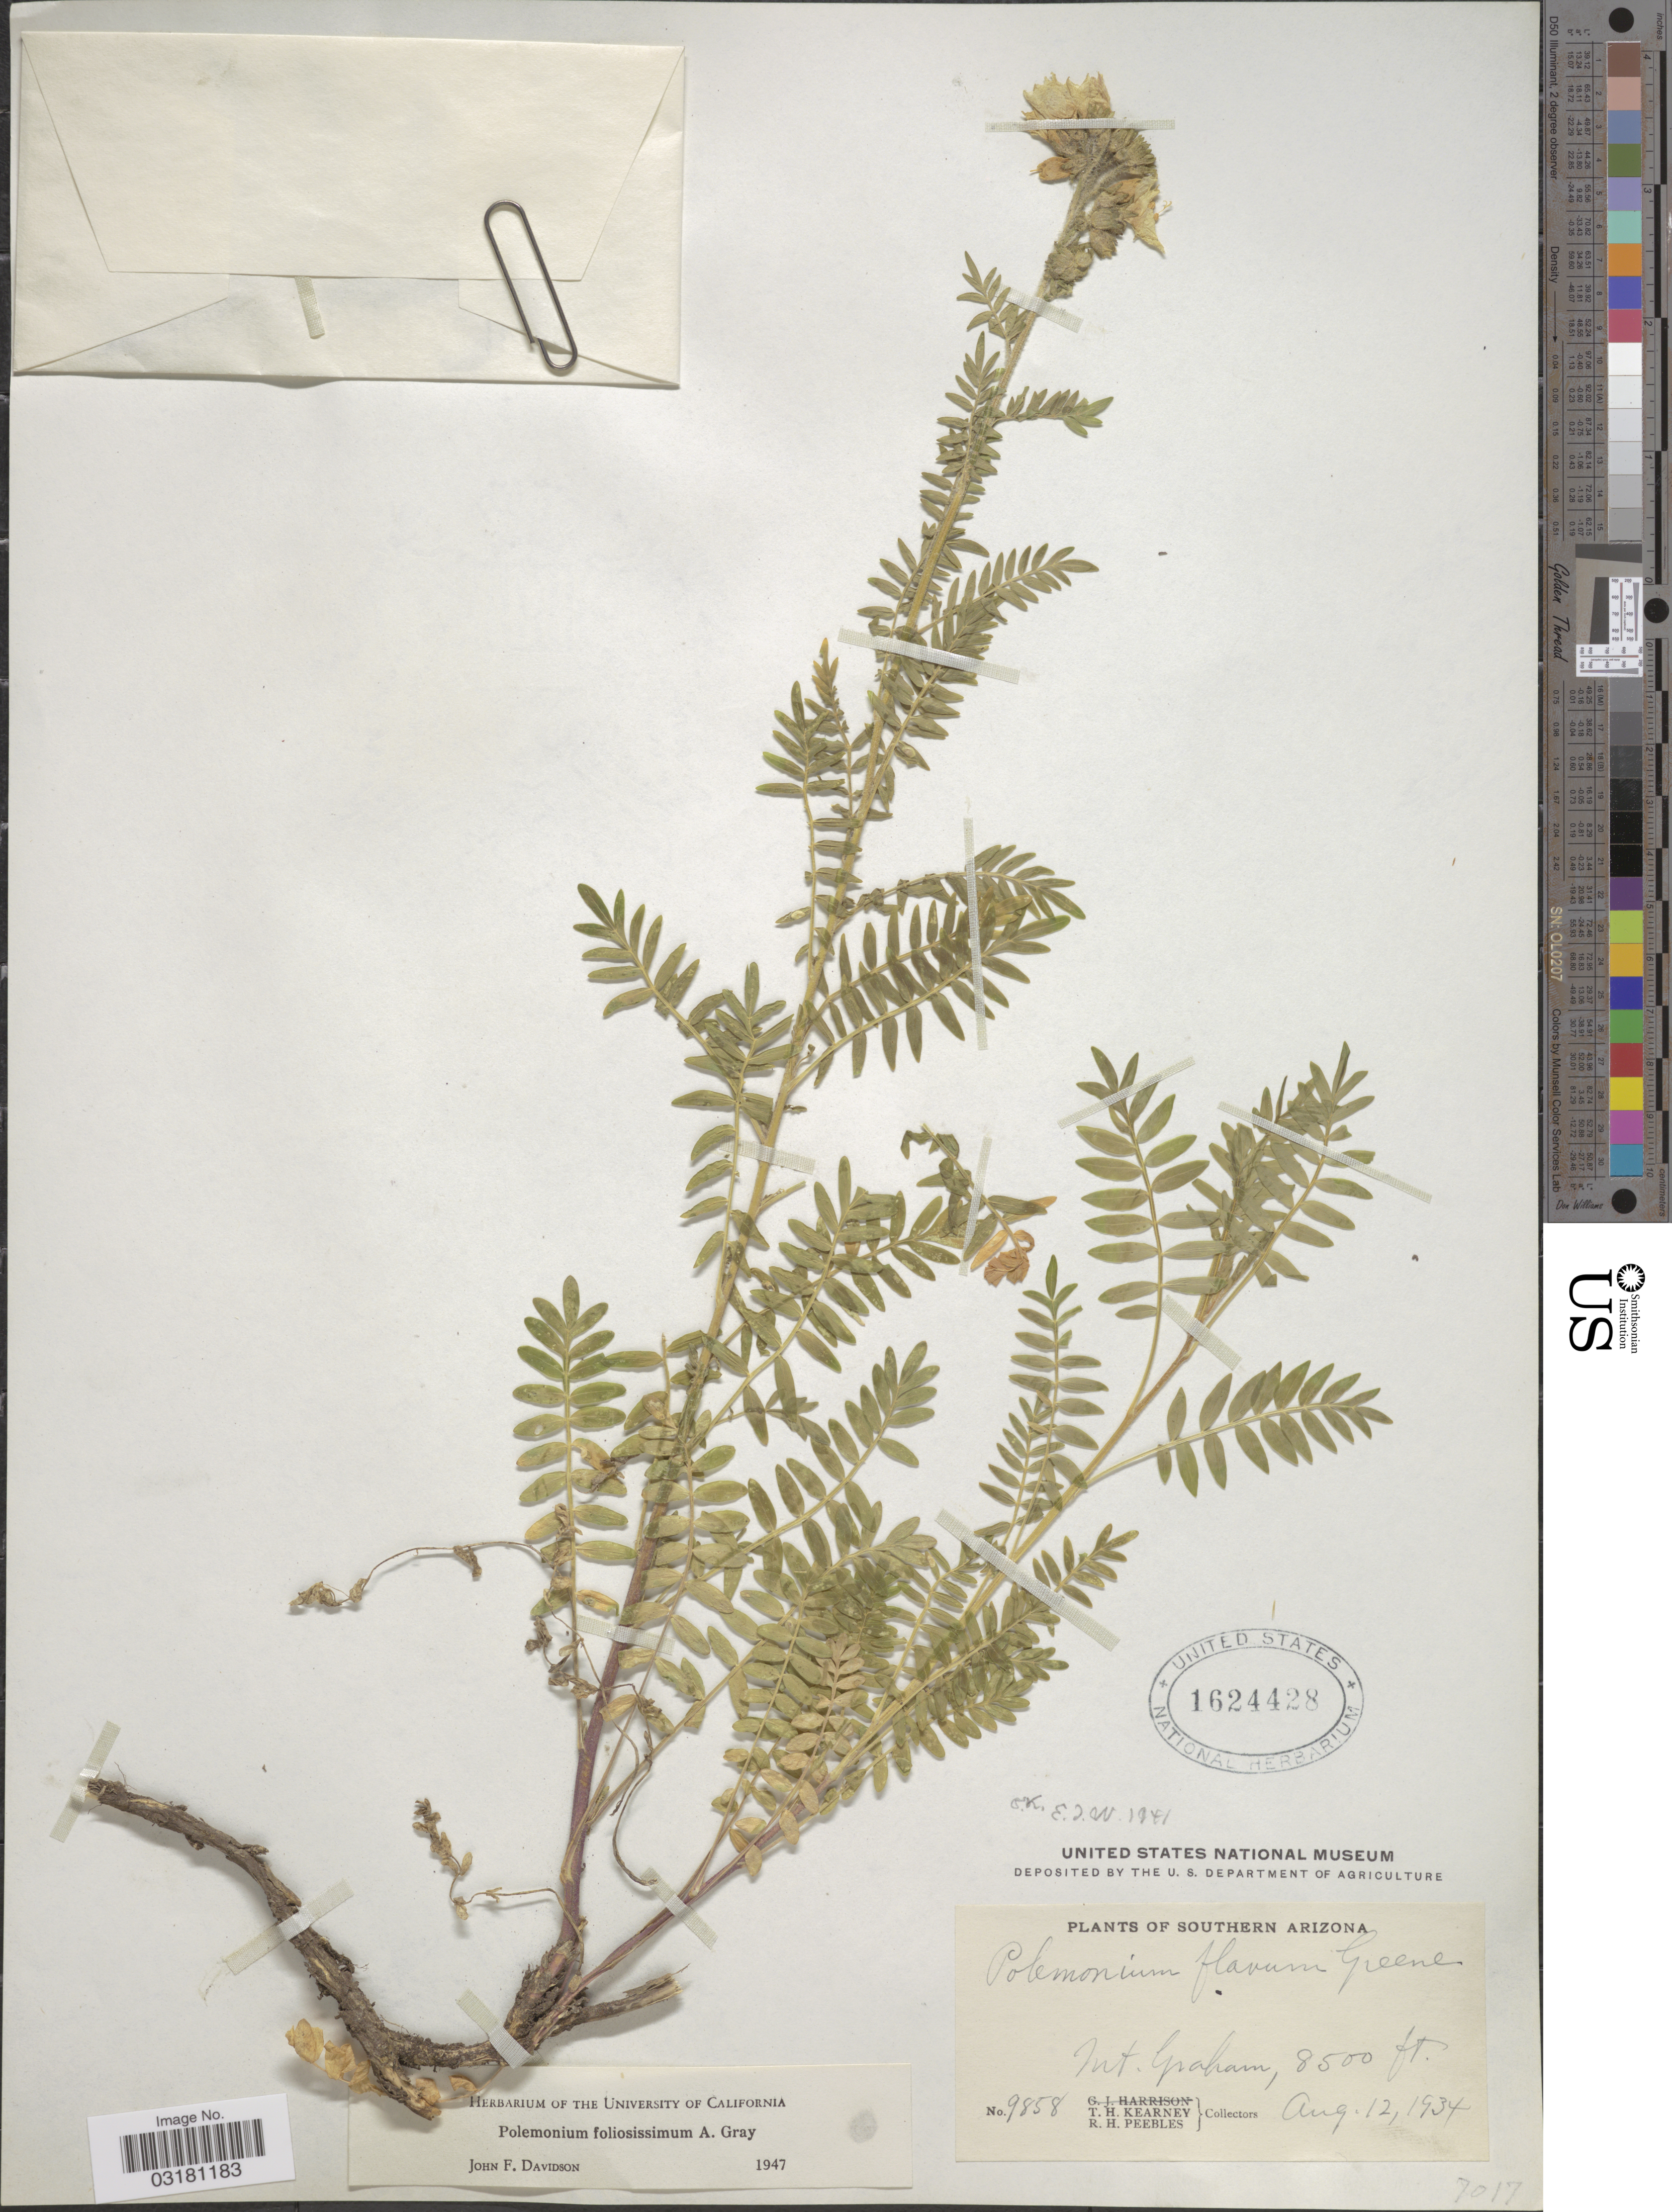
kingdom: Plantae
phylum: Tracheophyta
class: Magnoliopsida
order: Ericales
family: Polemoniaceae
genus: Polemonium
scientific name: Polemonium foliosissimum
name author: A. Gray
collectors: T. H. Kearney & R. H. Peebles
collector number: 9858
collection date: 1934-08-12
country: United States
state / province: Arizona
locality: Southern Arizona. Mt. Graham.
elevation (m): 2591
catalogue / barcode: US 1624428